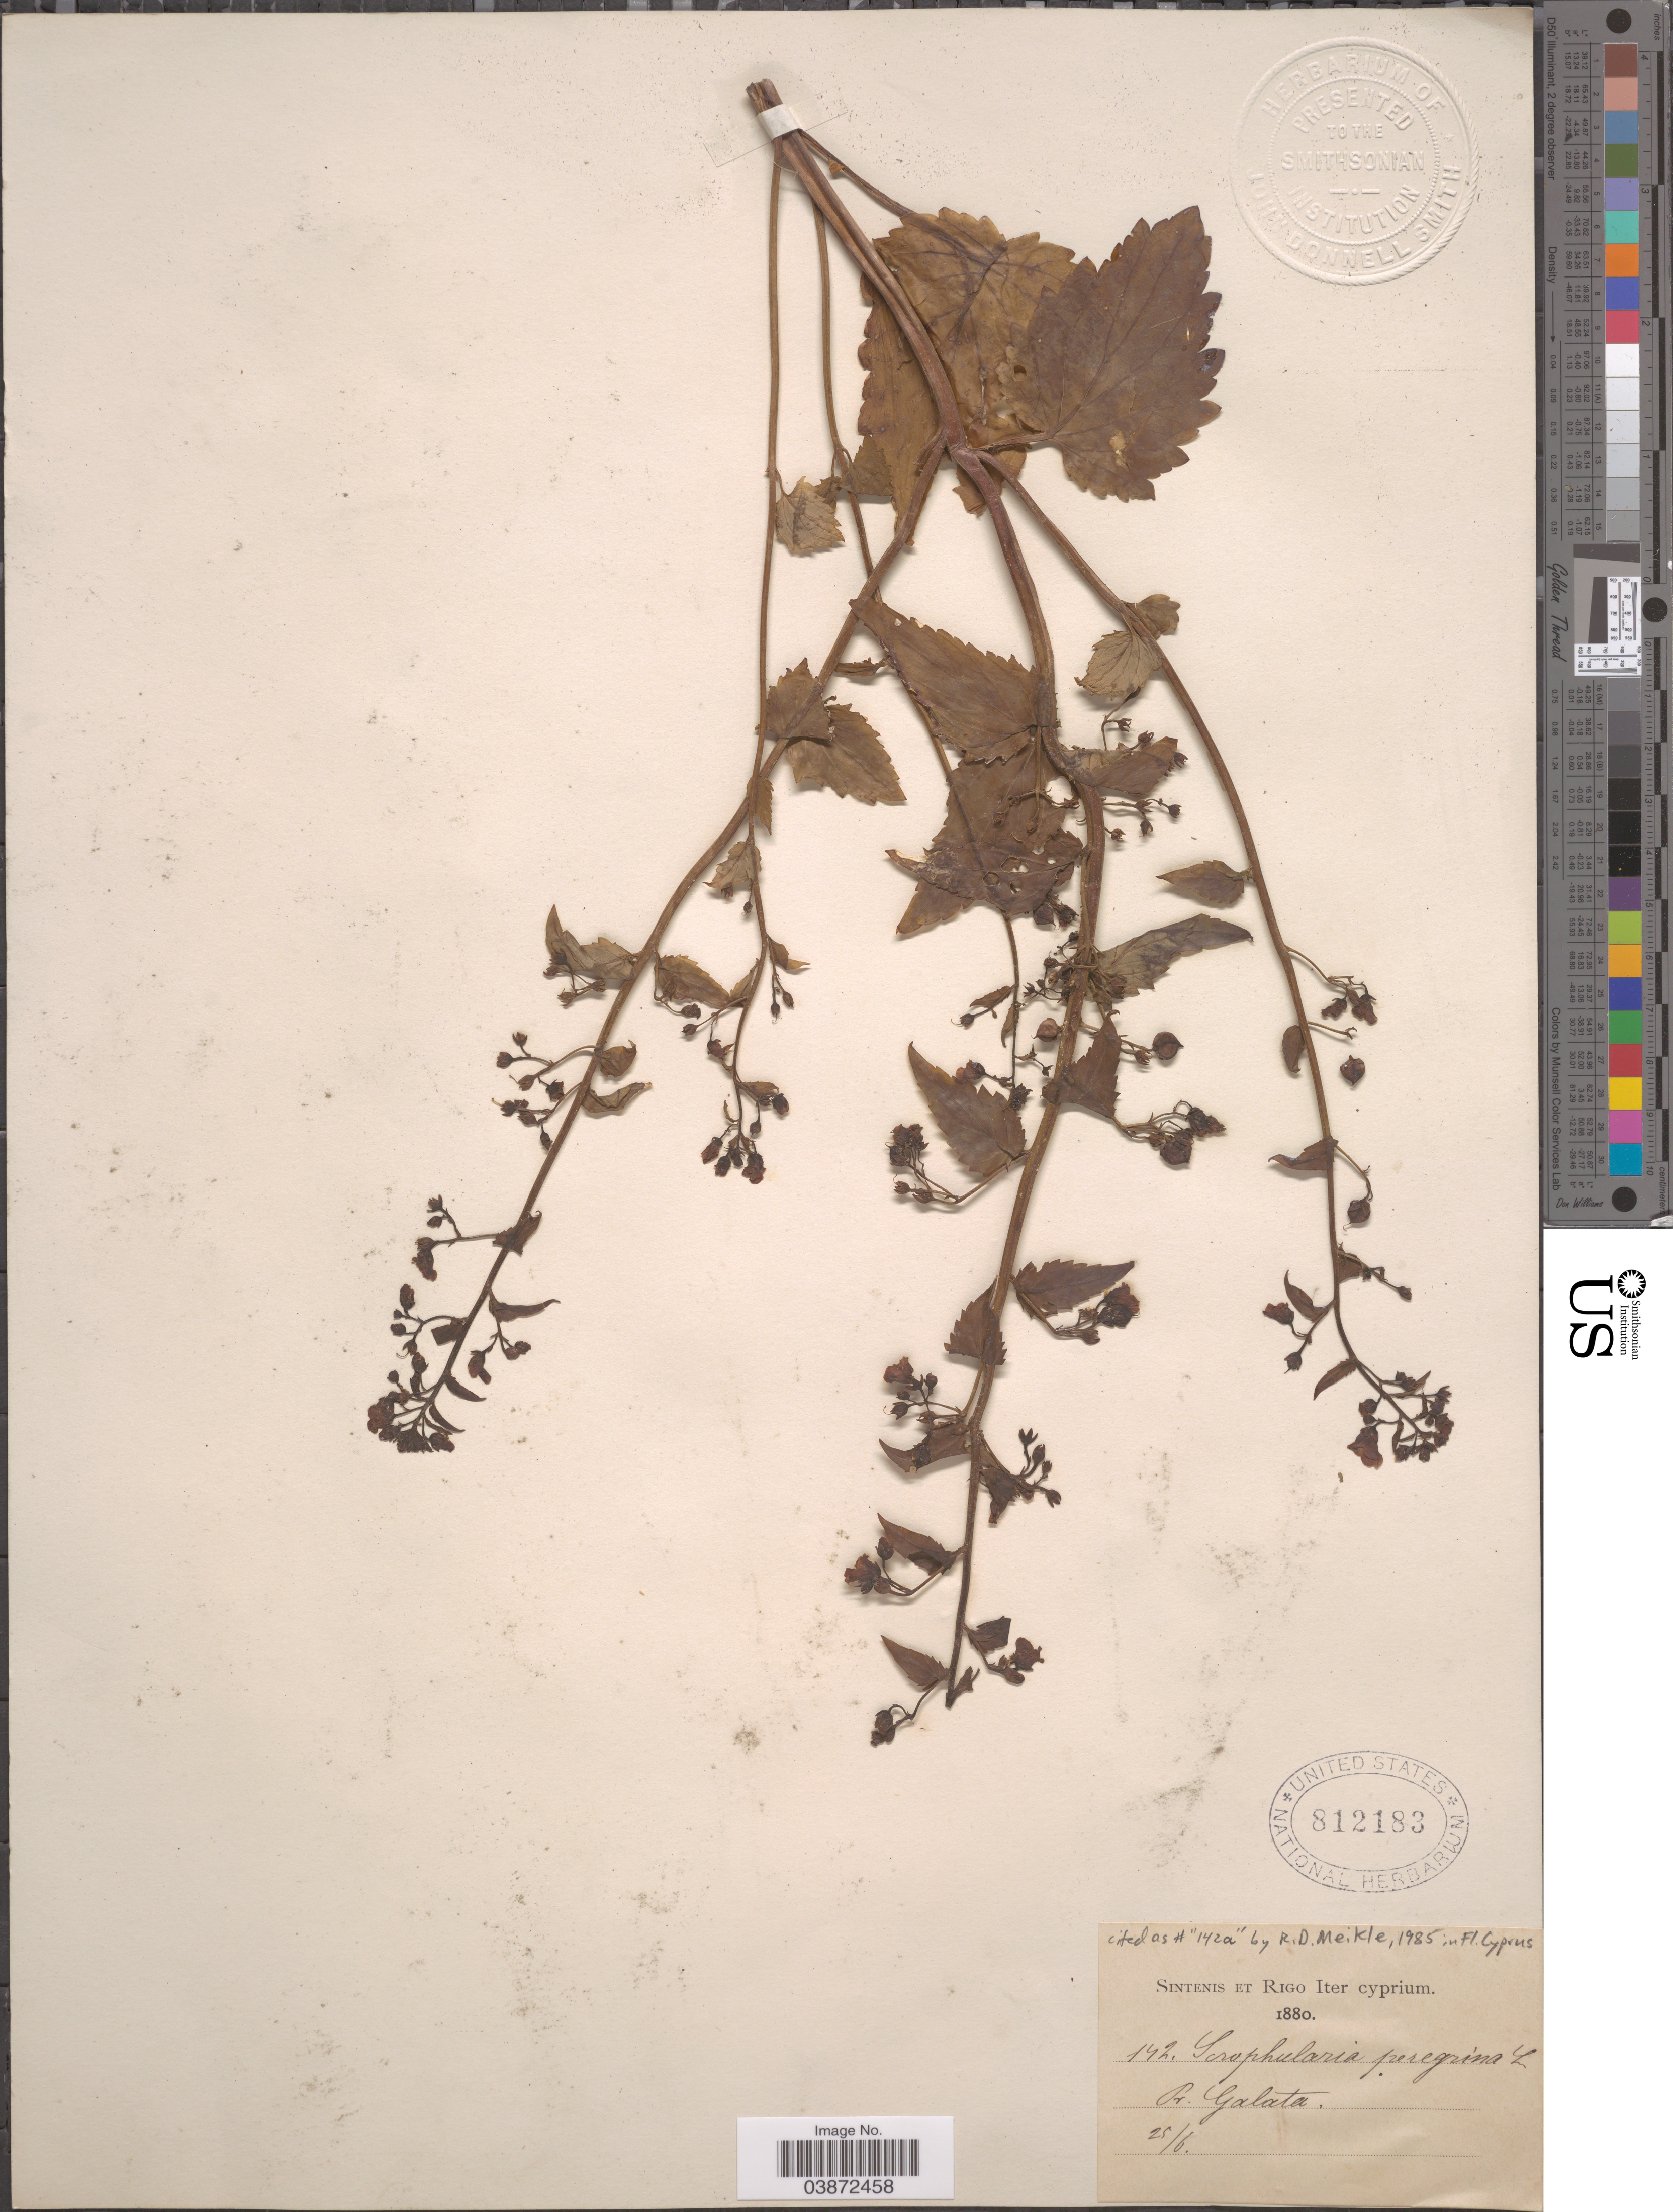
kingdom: Plantae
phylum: Tracheophyta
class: Magnoliopsida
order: Lamiales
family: Scrophulariaceae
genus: Scrophularia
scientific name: Scrophularia peregrina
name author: L.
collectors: -. Sintenis & -- Rigo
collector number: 142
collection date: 1880-06-25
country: Turkey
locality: Iter cyprium. Pr. Galata.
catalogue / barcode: US 812183